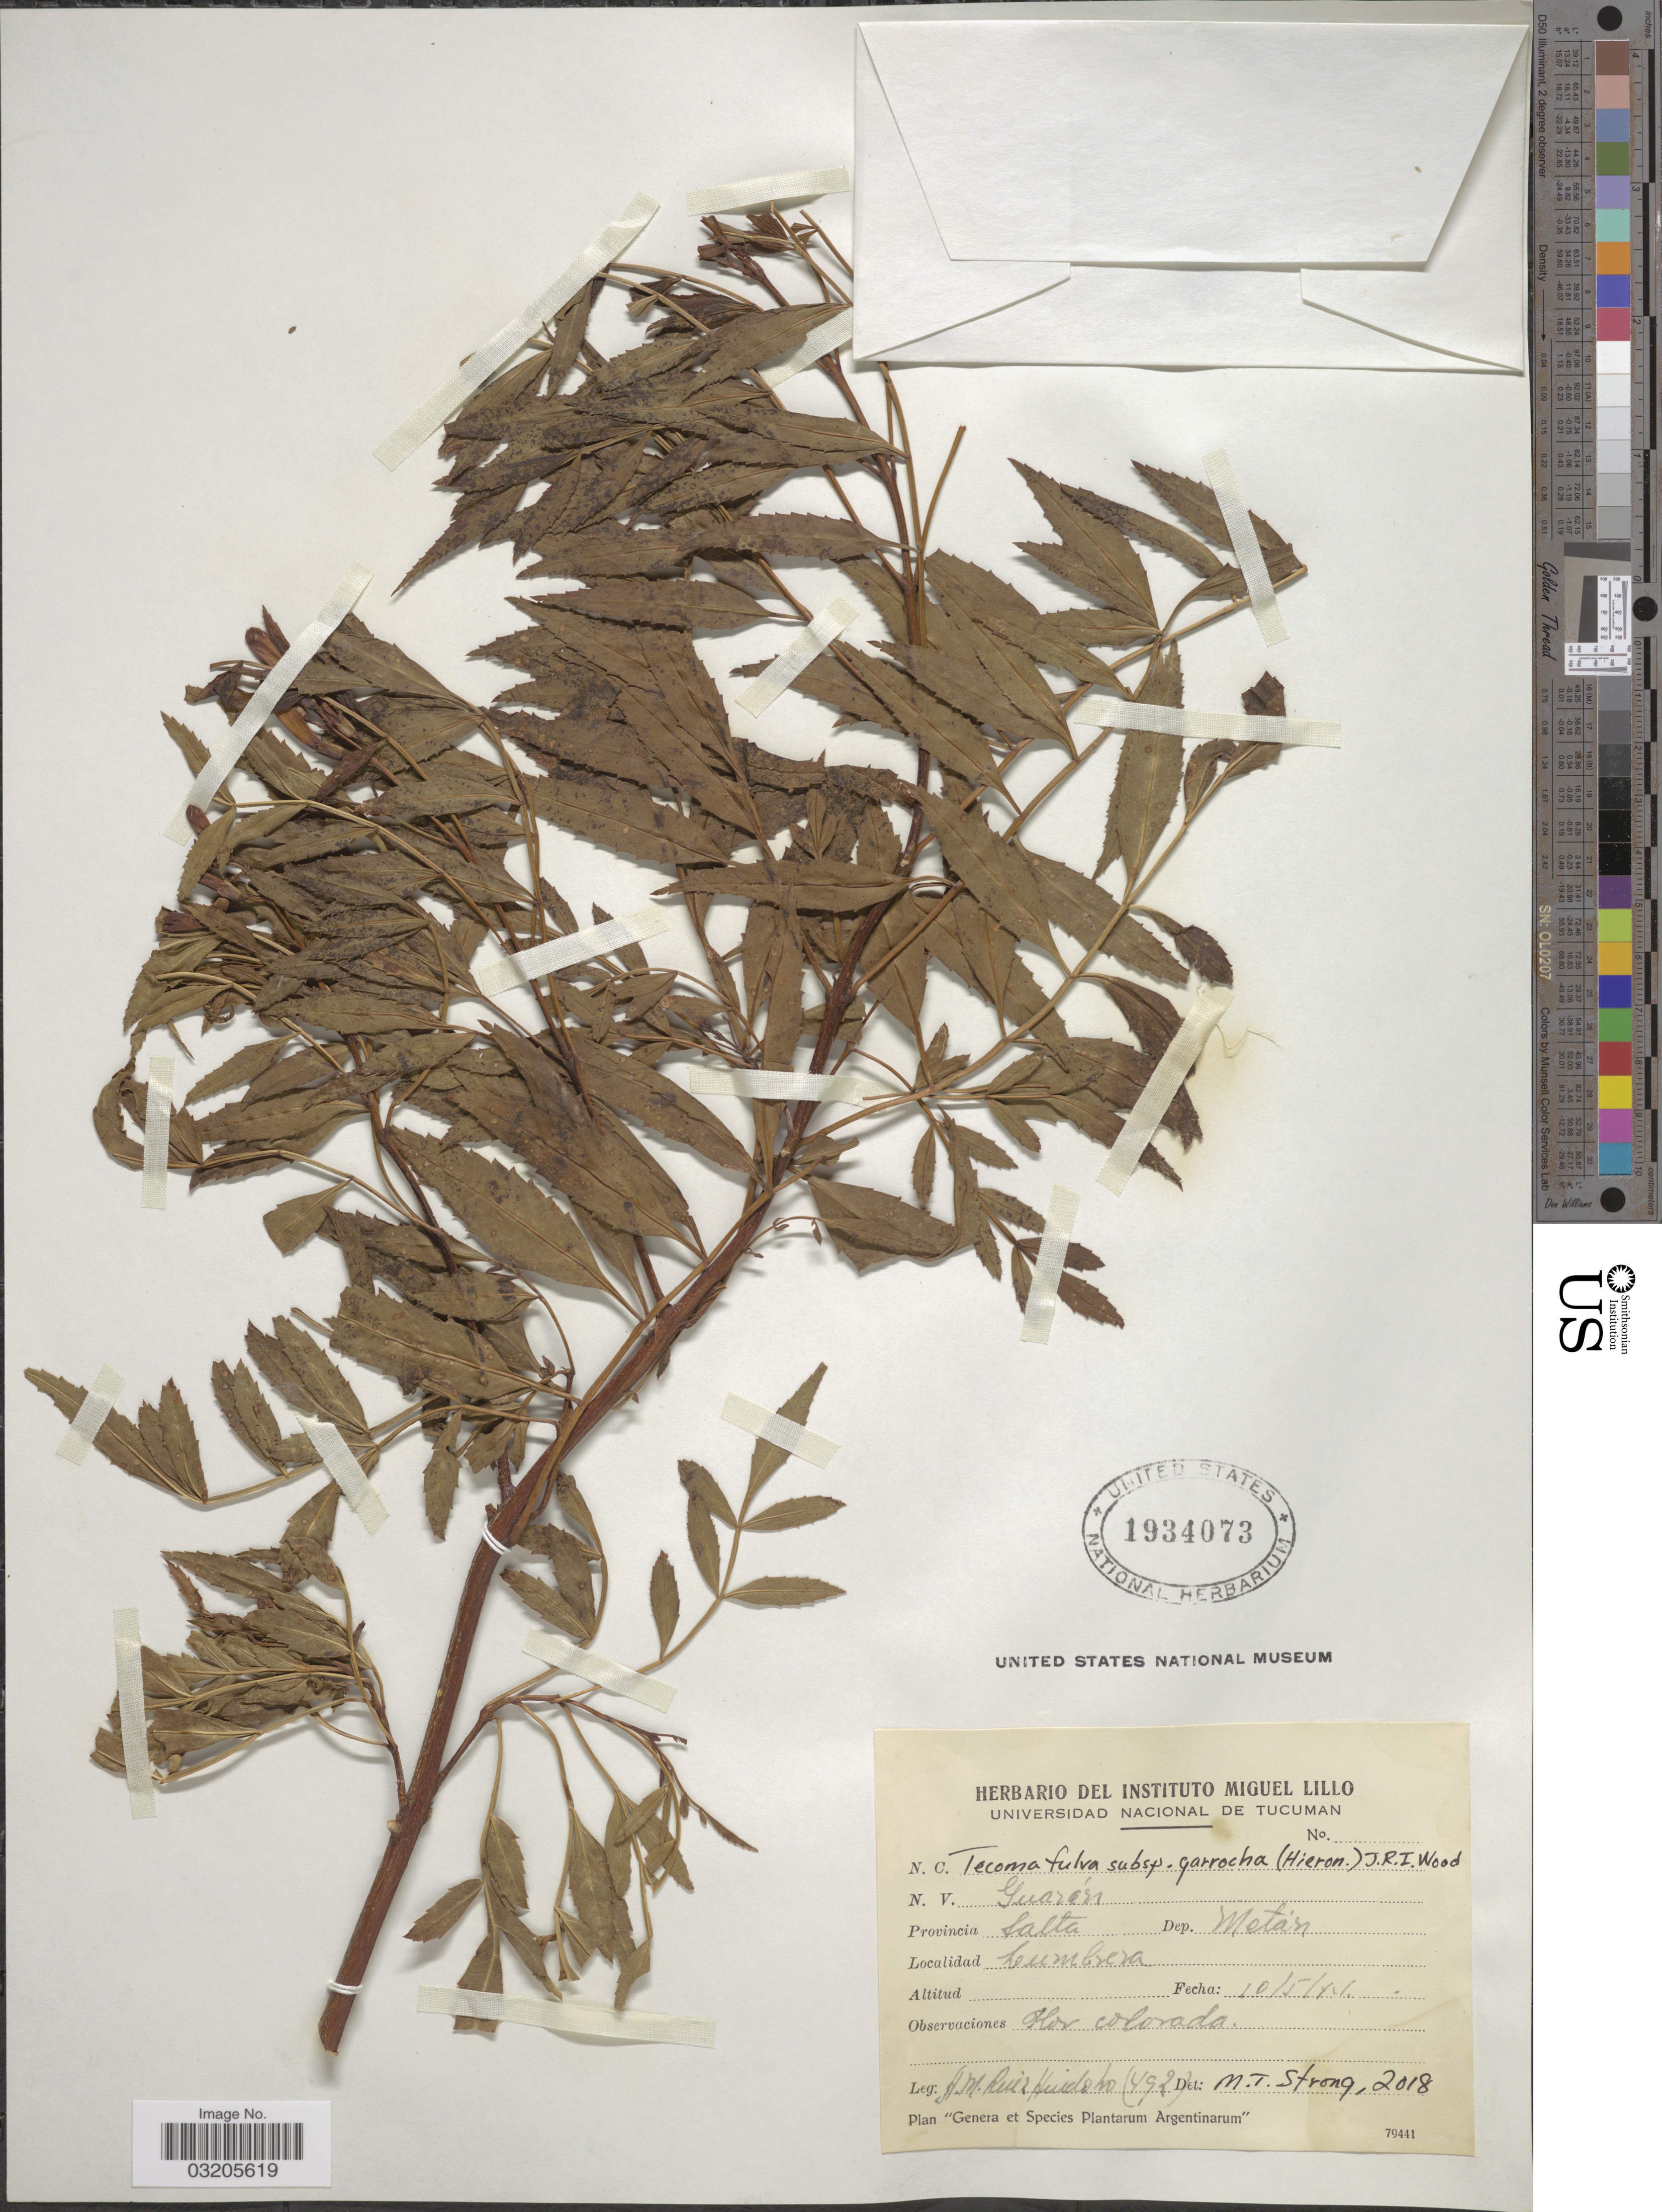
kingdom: Plantae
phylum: Tracheophyta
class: Magnoliopsida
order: Lamiales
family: Bignoniaceae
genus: Tecoma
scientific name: Tecoma stans subsp. garrocha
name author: J.R.I. Wood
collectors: A. Ruiz Huidobo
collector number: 492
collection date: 1921-05-10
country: Argentina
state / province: Salta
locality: Dep. Metan. Lumbreras.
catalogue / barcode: US 1934073